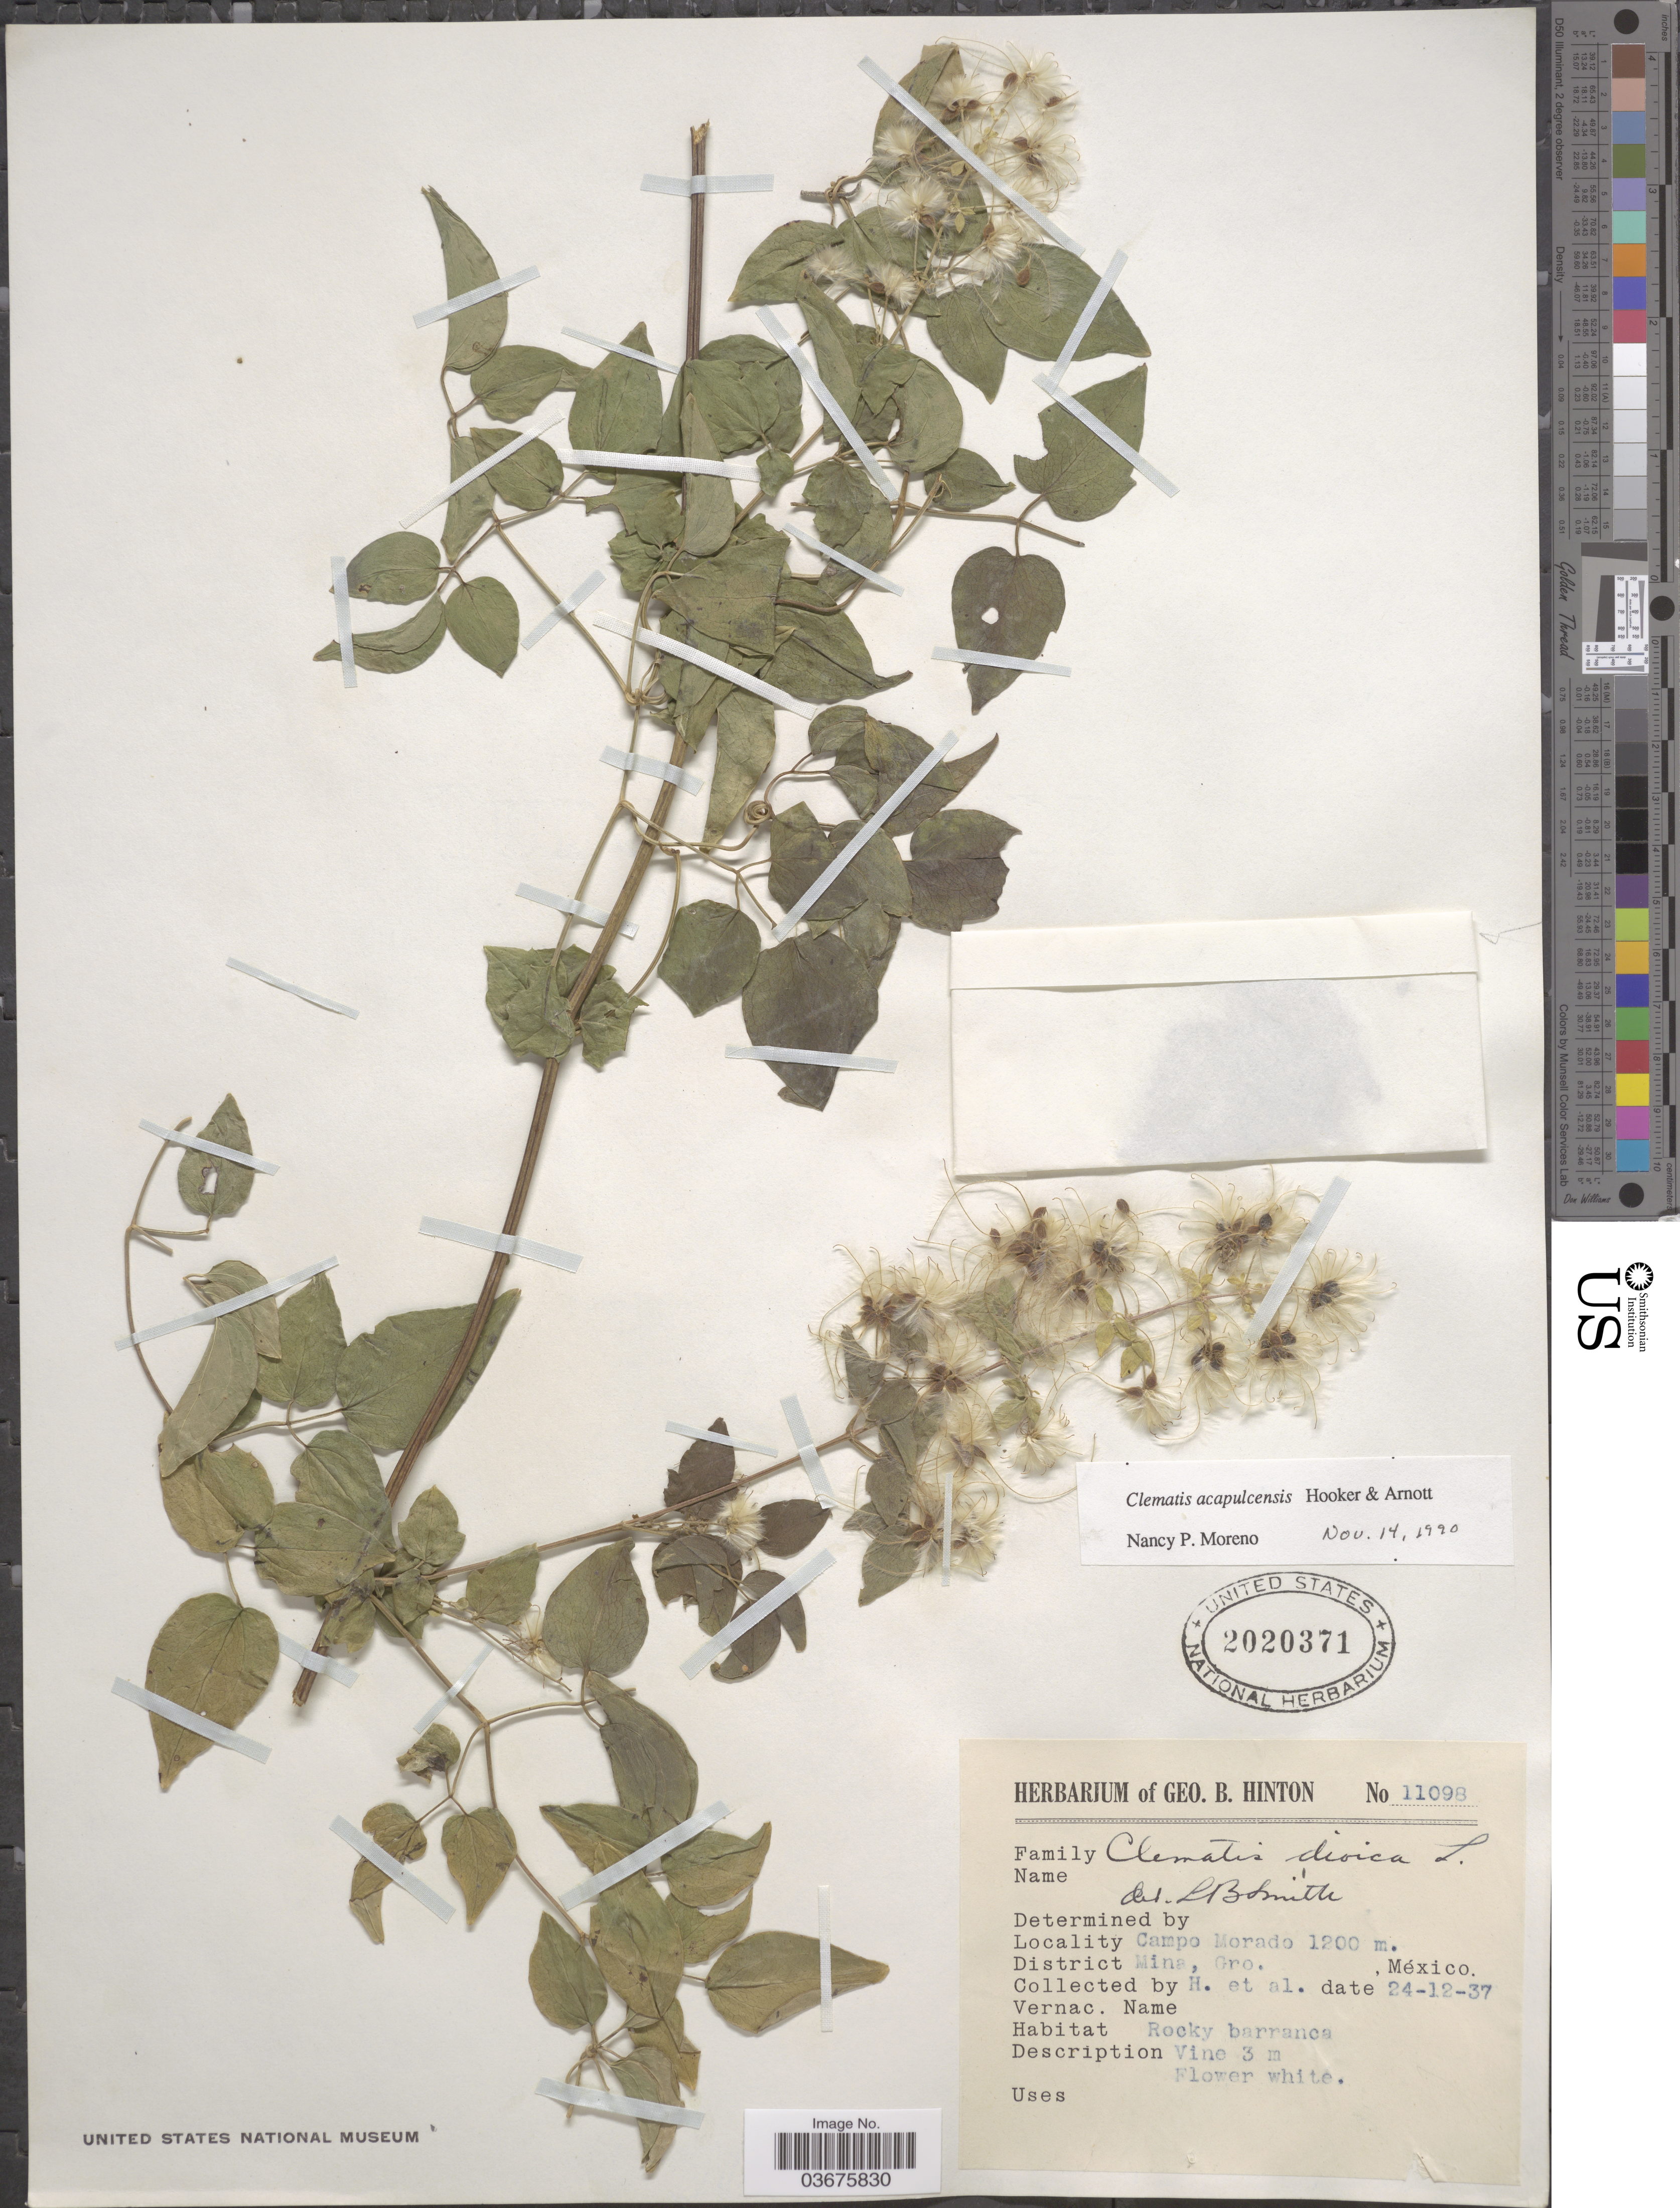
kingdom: Plantae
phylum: Tracheophyta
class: Magnoliopsida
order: Ranunculales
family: Ranunculaceae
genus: Clematis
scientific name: Clematis acapulcensis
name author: Hook. & Arn.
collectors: G. B. Hinton & et al.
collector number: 11098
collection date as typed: Transcribed d/m/y: 24/12/37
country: Mexico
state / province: Guerrero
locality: Campo Morado. District Mina.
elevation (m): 1200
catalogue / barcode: US 2020371